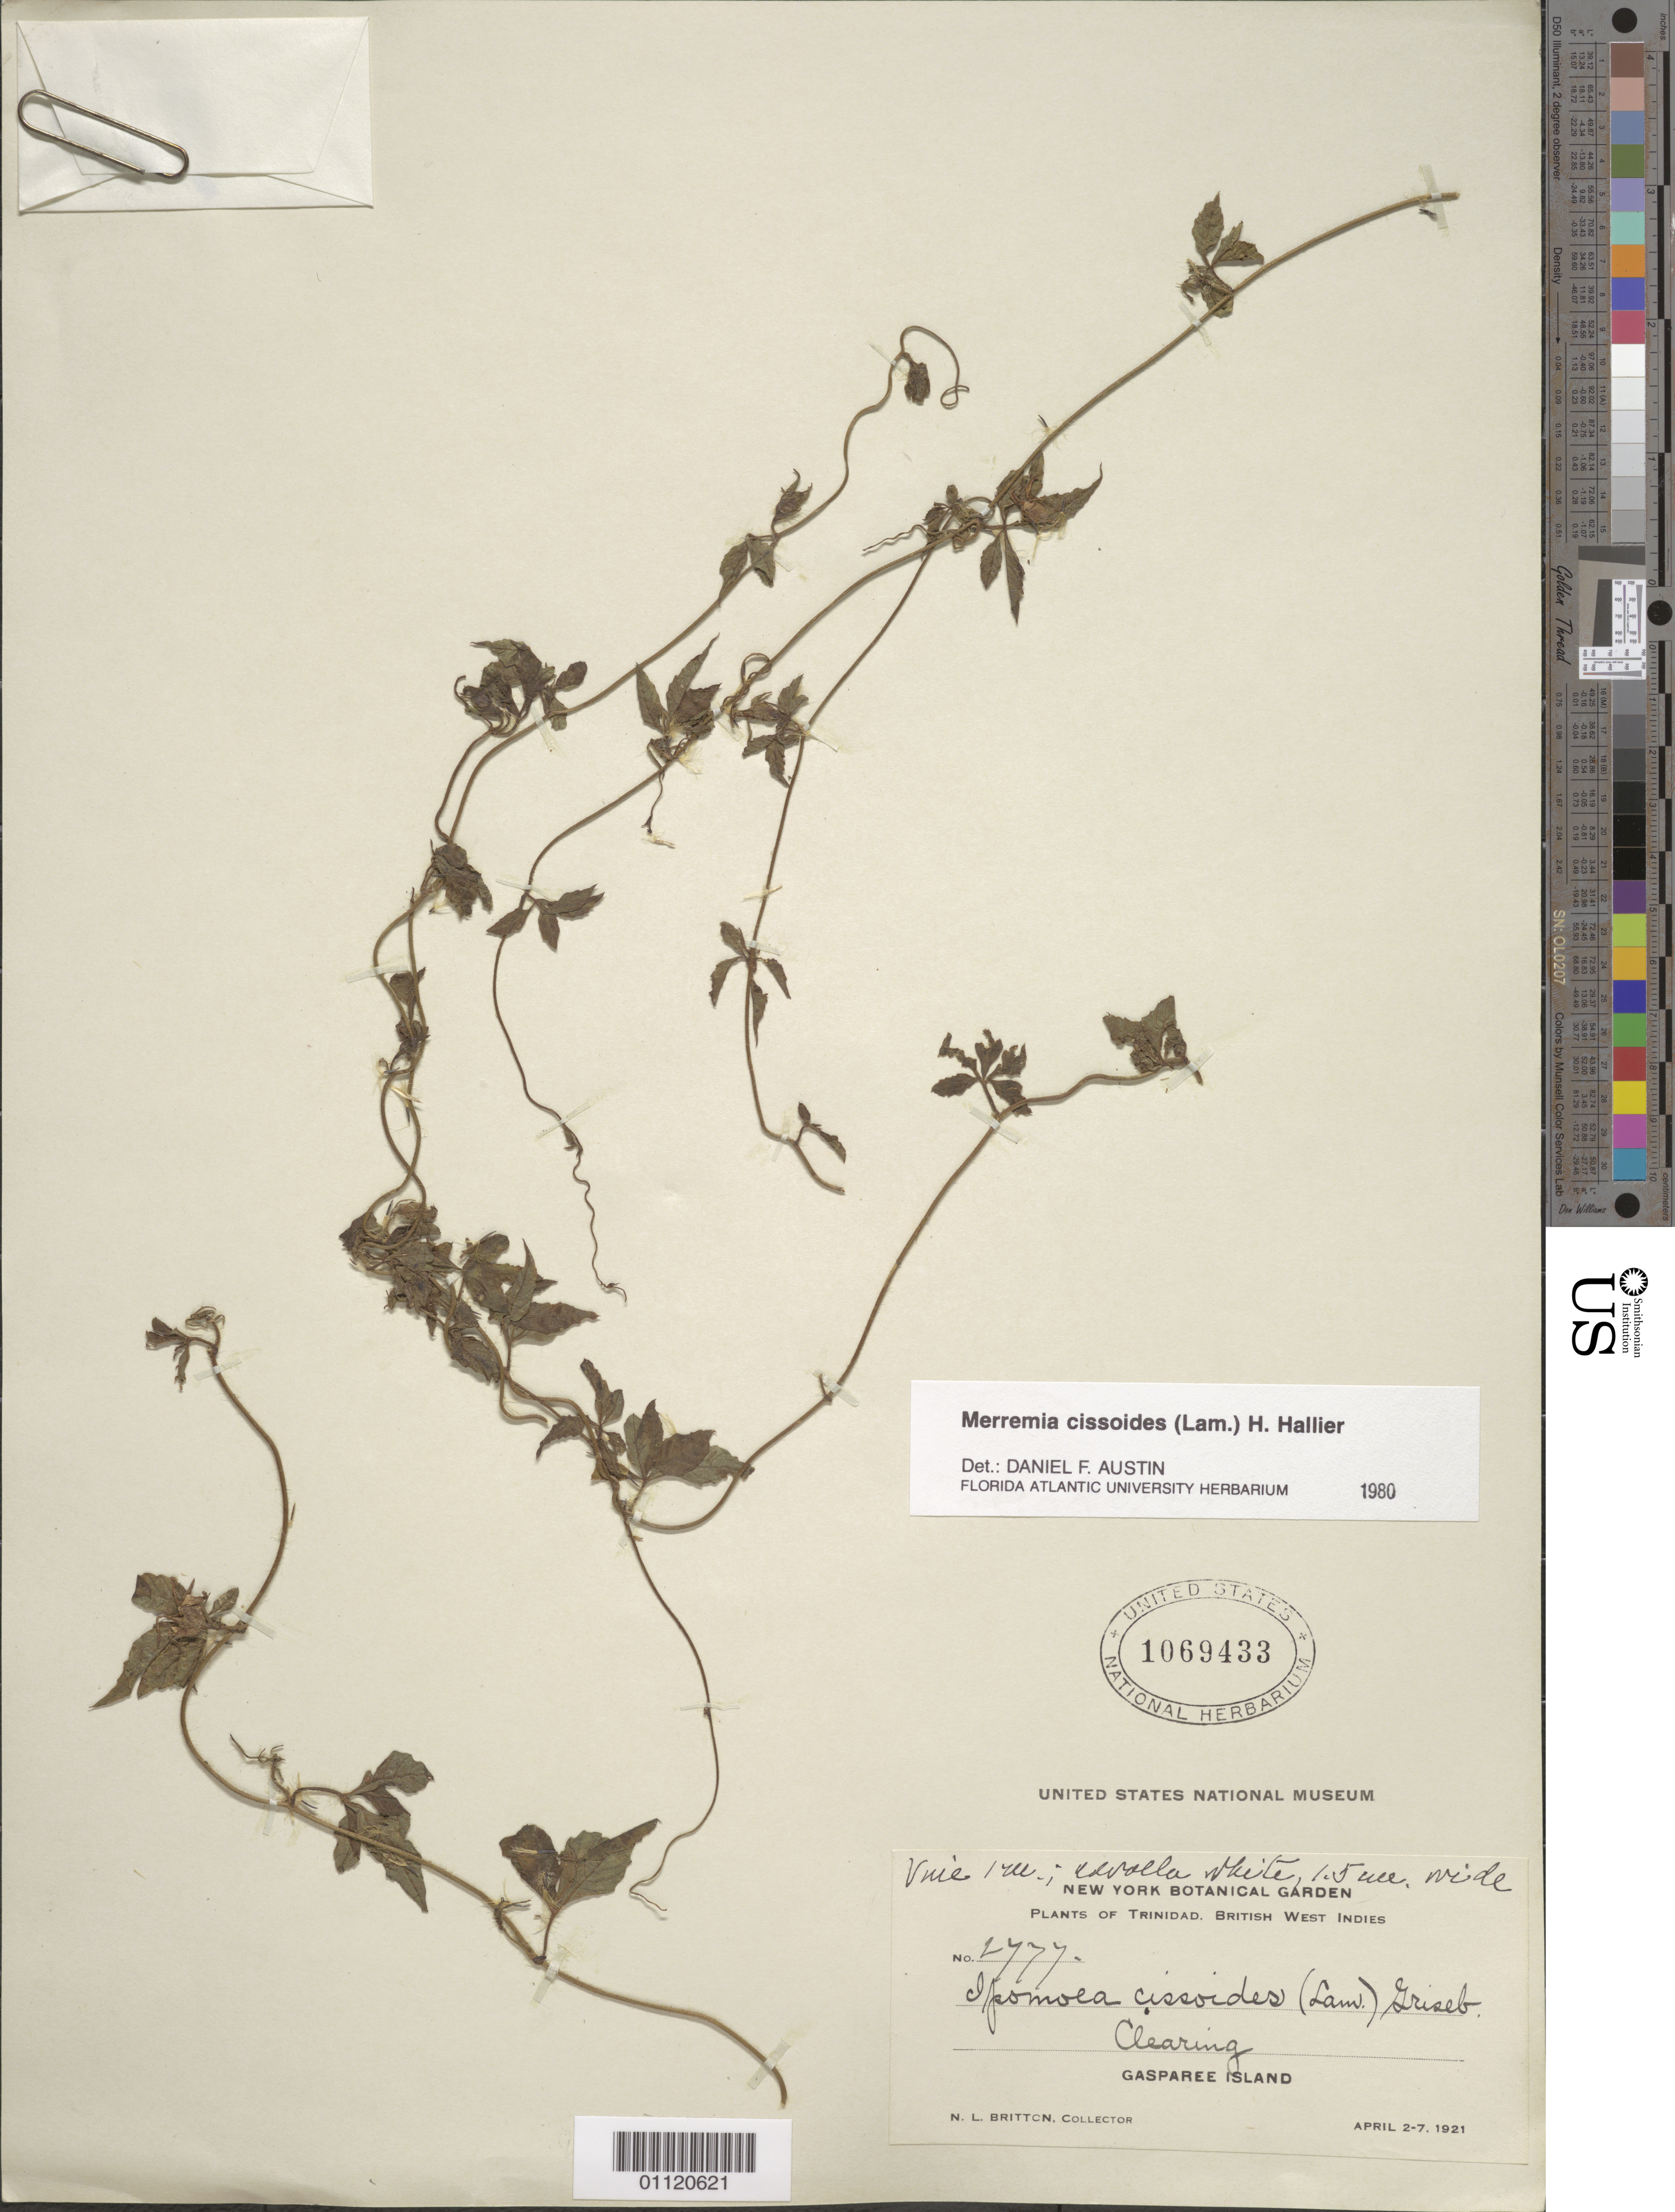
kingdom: Plantae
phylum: Tracheophyta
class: Magnoliopsida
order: Solanales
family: Convolvulaceae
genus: Distimake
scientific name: Distimake cissoides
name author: (Lam.) A. R. Simões & Staples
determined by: Strong, Mark T., (BOT), Smithsonian Institution - National Museum of Natural History (UNITED STATES)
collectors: N. Britton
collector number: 2777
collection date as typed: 02 Apr 1921 to 07 Apr 1921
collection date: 1921-04-02/1921-04-07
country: Trinidad and Tobago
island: Trinidad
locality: Gasparee Island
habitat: clearing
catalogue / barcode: US 1069433